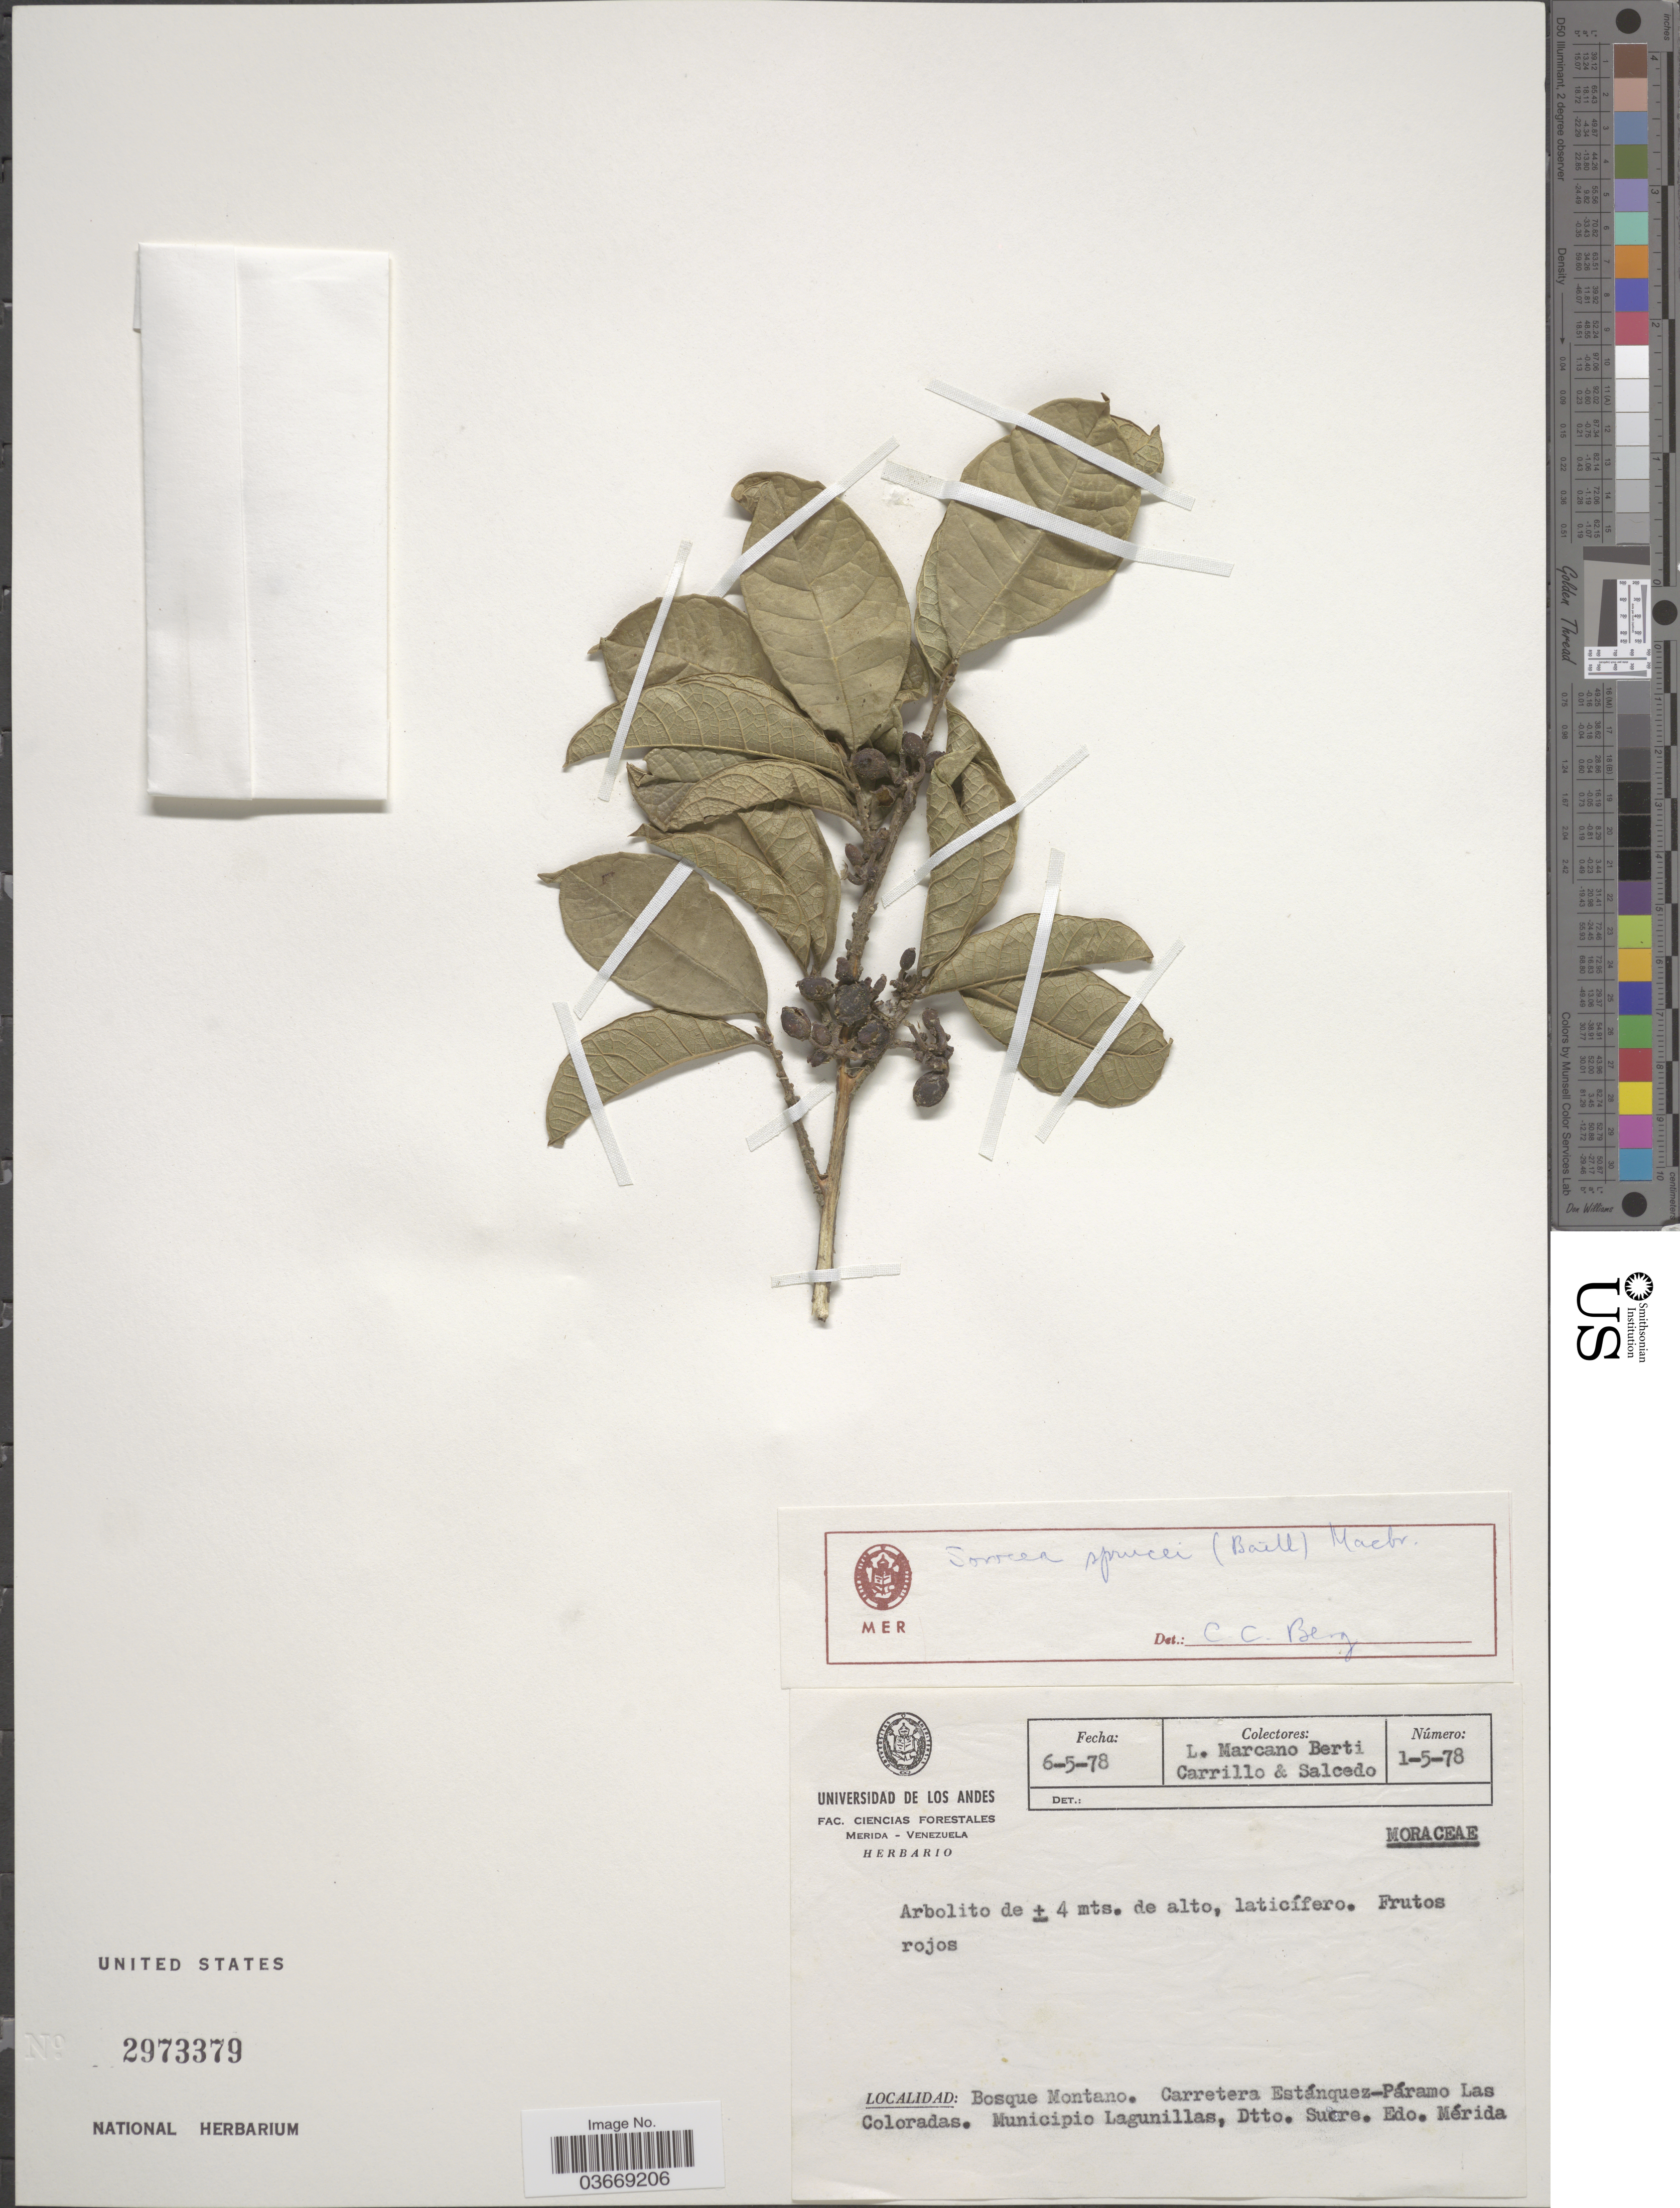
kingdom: Plantae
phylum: Tracheophyta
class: Magnoliopsida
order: Rosales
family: Moraceae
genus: Sorocea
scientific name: Sorocea sprucei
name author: (Baill.) J.F. Macbr.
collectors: L. Marcano-Berti, Carrillo & Salcedo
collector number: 1-5-78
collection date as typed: Transcribed d/m/y: 6/5/78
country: Venezuela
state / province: Merida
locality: Bosque Montano. Carretera Estánquez - Páramo Las Colorados. Municipio Lagunillas, Dtto. Sucre.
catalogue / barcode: US 2973379